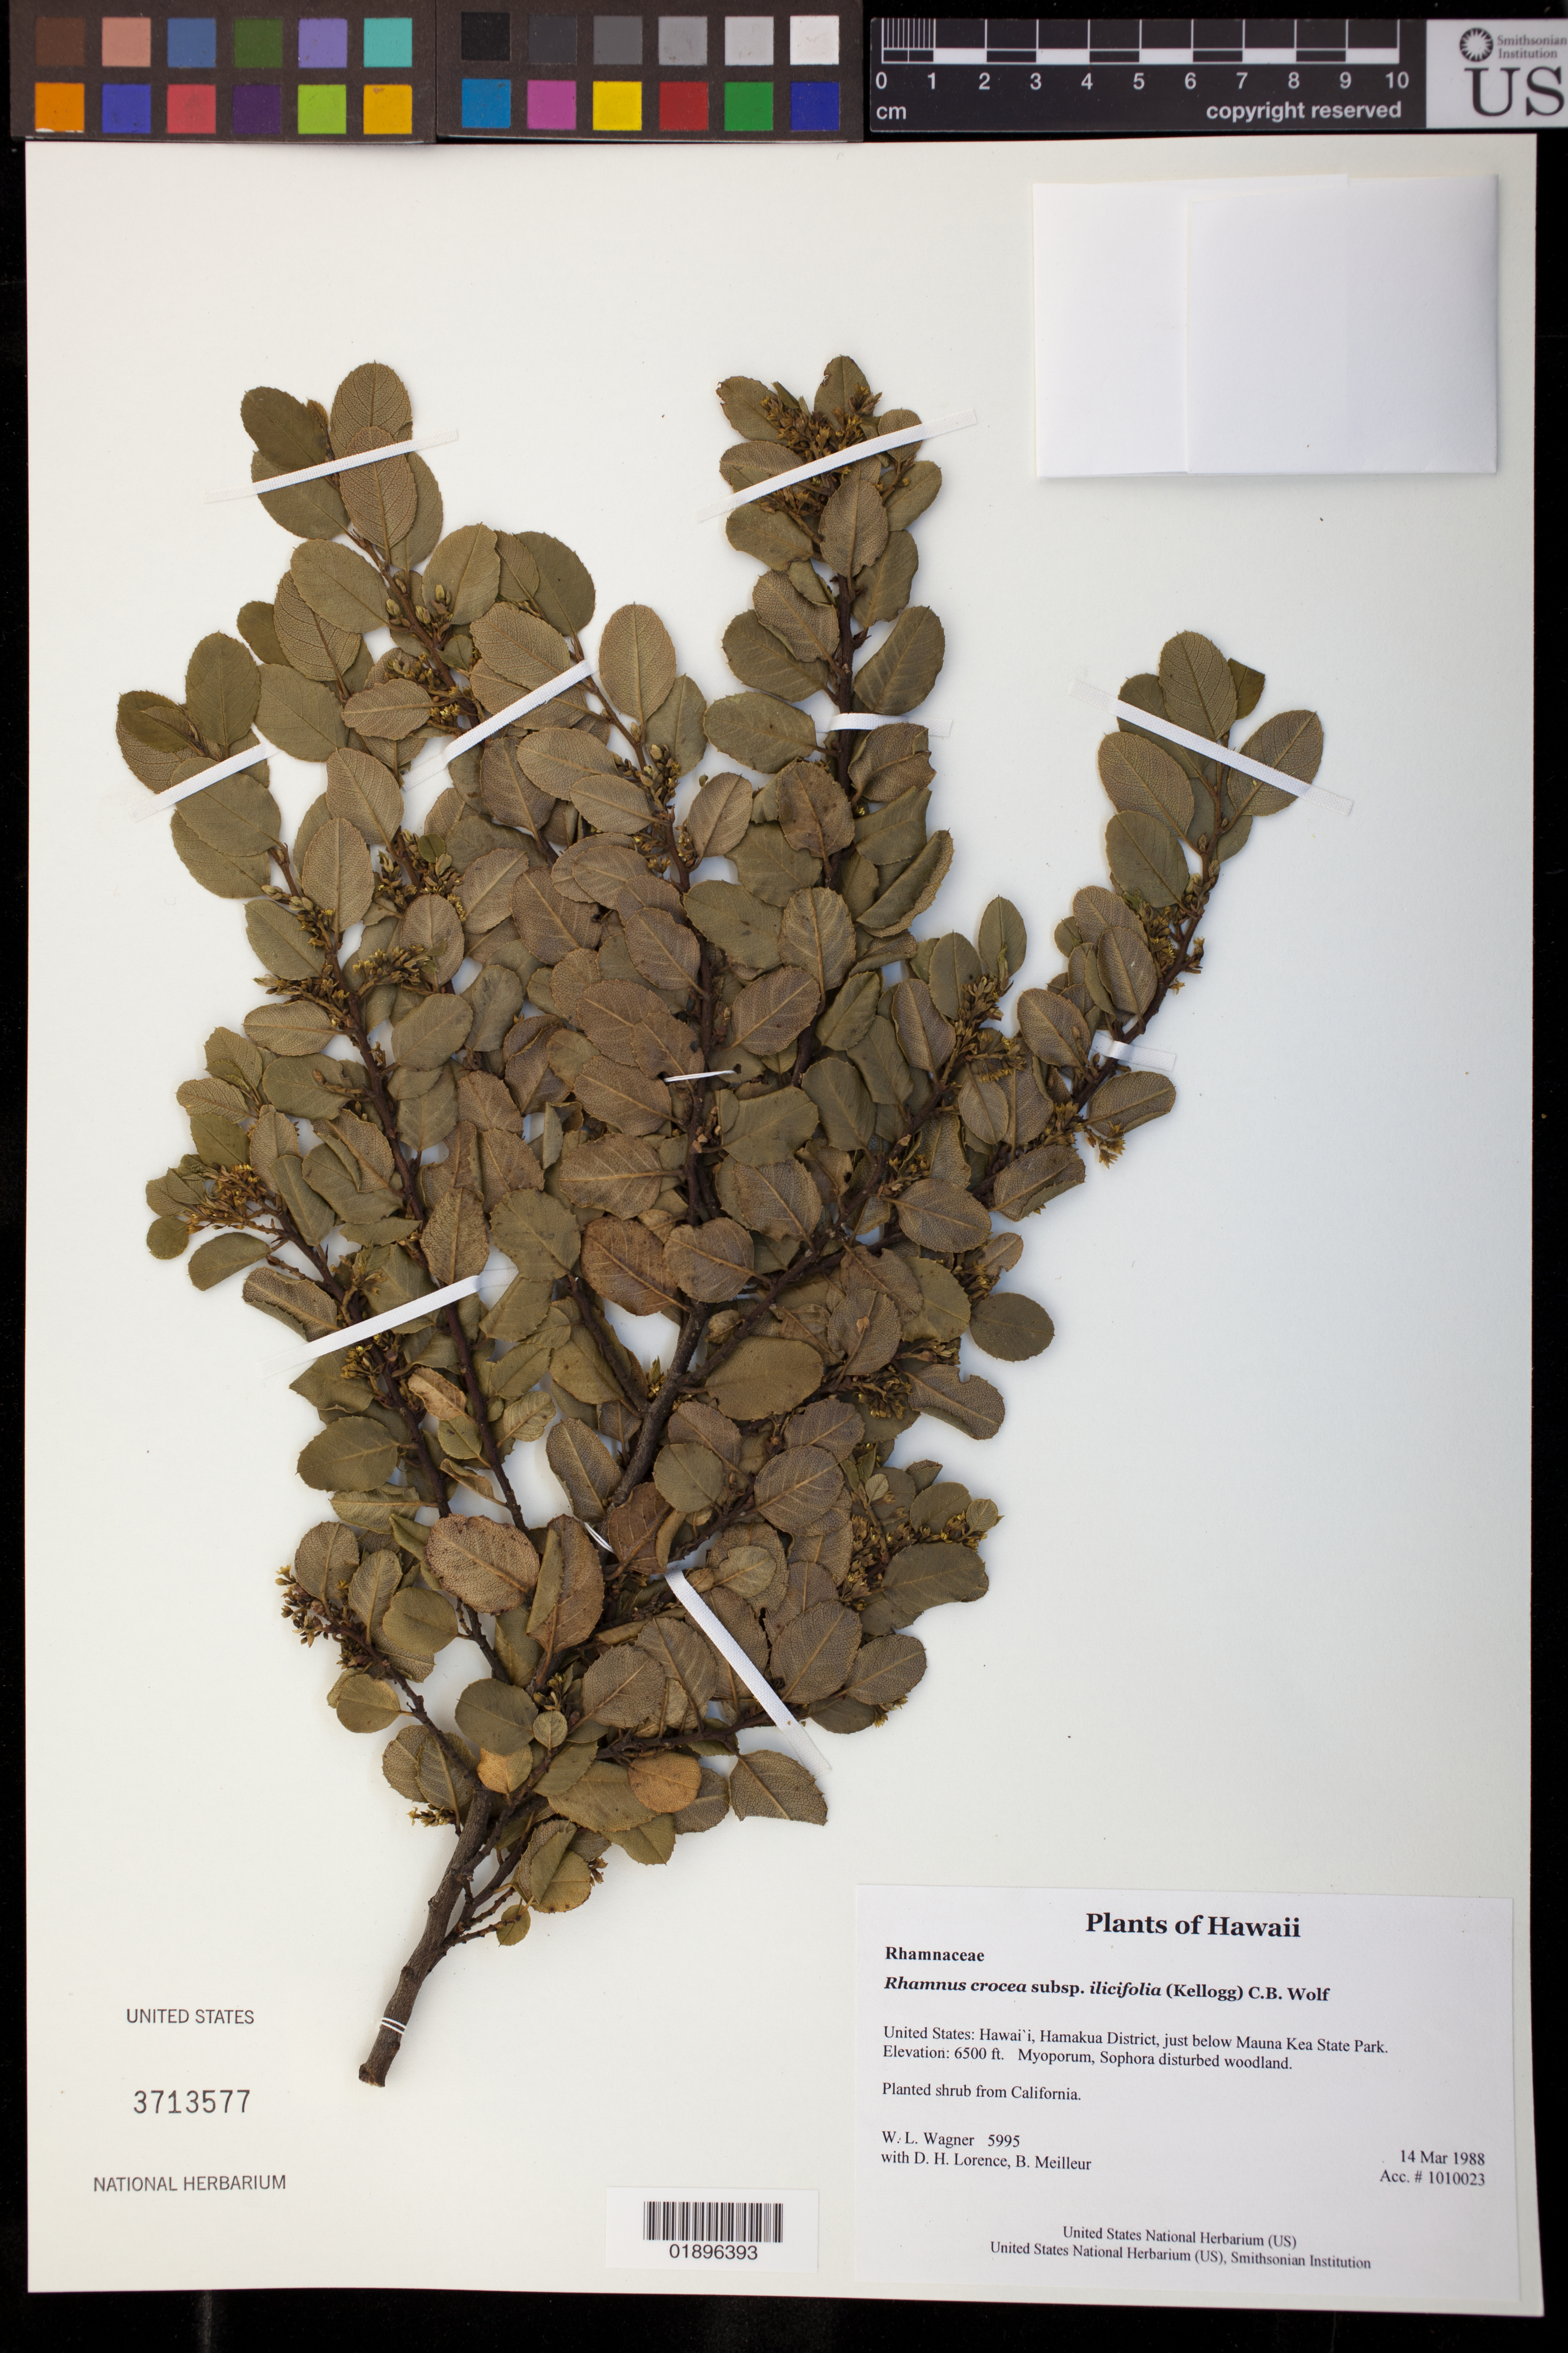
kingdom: Plantae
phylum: Tracheophyta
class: Magnoliopsida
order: Rosales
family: Rhamnaceae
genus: Rhamnus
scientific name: Rhamnus ilicifolia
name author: Kellogg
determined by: Wagner, W. L., (BOT), Smithsonian Institution - National Museum of Natural History (UNITED STATES)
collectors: W. L. Wagner, D. Lorence & B. Meilleur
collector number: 5995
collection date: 1988-03-14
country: United States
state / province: Hawaii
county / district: Hawaii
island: Hawaii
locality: Hamakua District, just below Mauna Kea State Park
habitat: Disturbed woodland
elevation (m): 1981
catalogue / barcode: US 3713577